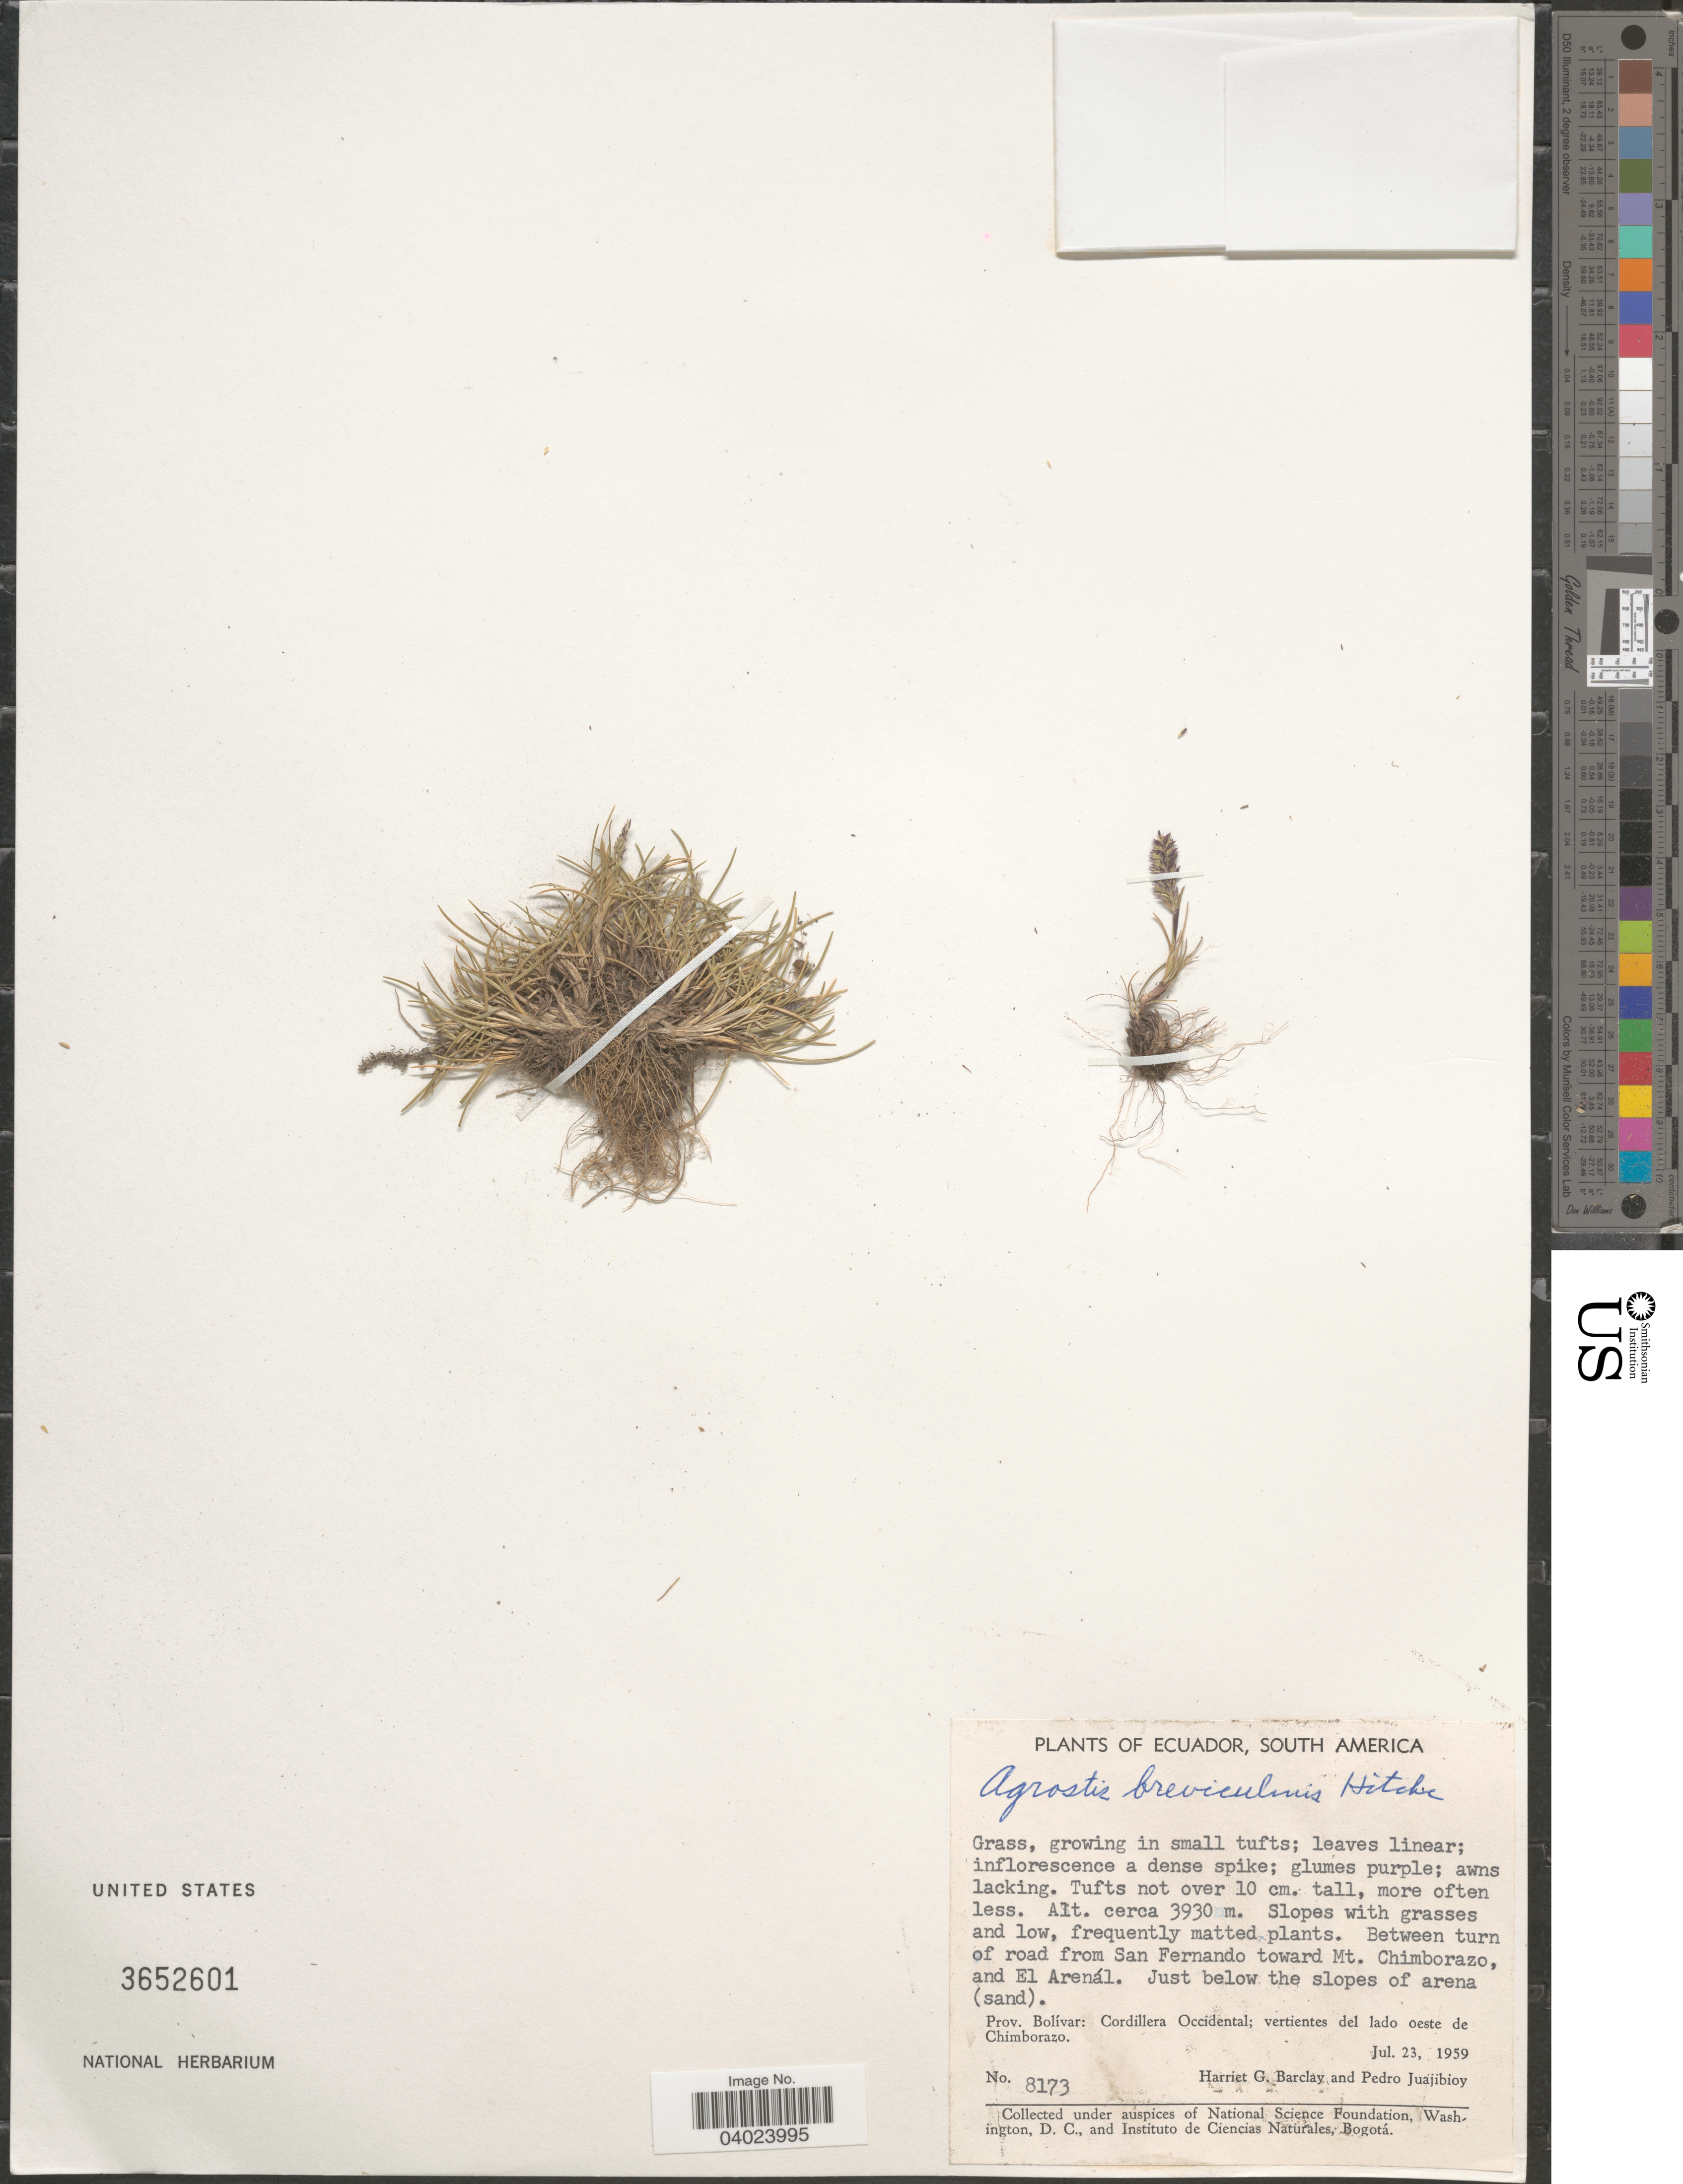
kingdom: Plantae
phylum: Tracheophyta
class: Liliopsida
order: Poales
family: Poaceae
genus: Agrostis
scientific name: Agrostis breviculmis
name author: Hitchc.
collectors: H. G. Barclay & P. Juajibioy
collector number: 8173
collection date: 1959-07-23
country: Ecuador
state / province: Bolívar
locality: Betweeen turn of road from San Fernando toward Mt. Chimborazo, and El Arenál. Just below the slopes of arena (sand). Cordillera Occidental; vertientes del lado oeste de Chimborazo.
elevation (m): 3930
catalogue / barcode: US 3652601